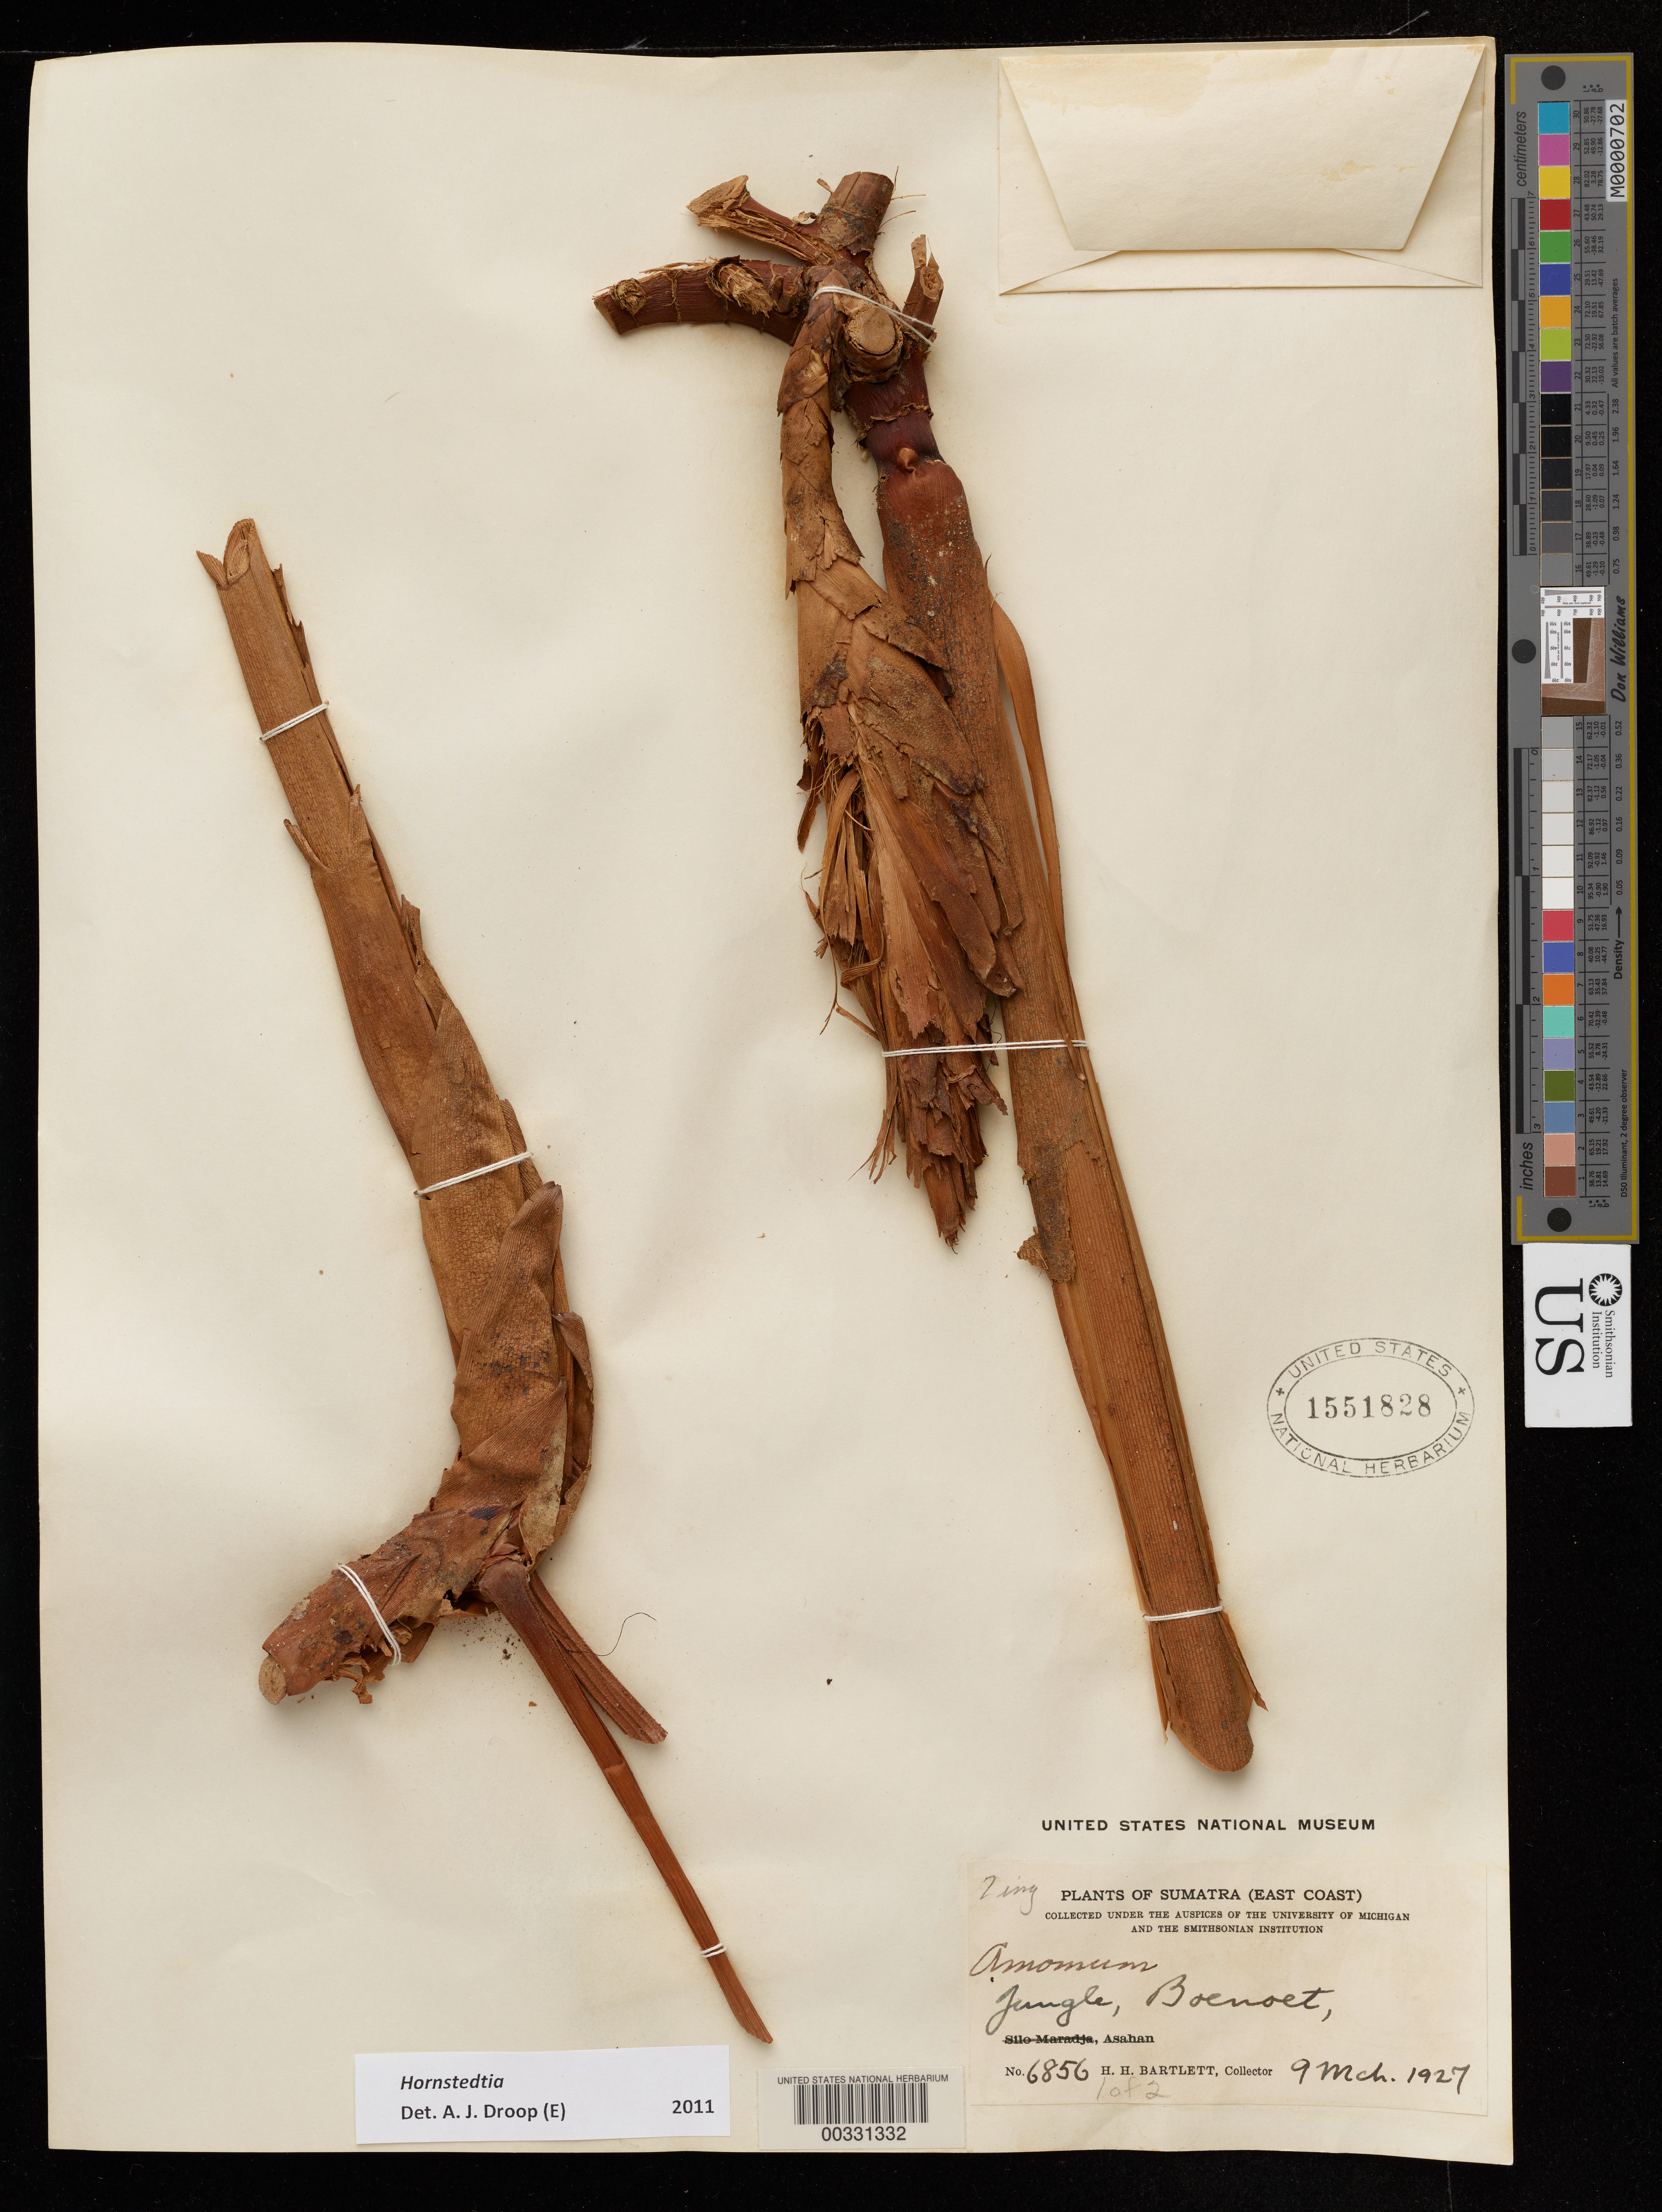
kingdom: Plantae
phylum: Tracheophyta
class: Liliopsida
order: Zingiberales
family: Zingiberaceae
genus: Hornstedtia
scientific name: Hornstedtia sp.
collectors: H. H. Bartlett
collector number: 6856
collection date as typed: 09 Mar 1927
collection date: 1927-03-09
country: Indonesia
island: Sumatra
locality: Jungle, boenoet, asahan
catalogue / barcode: US 1551828